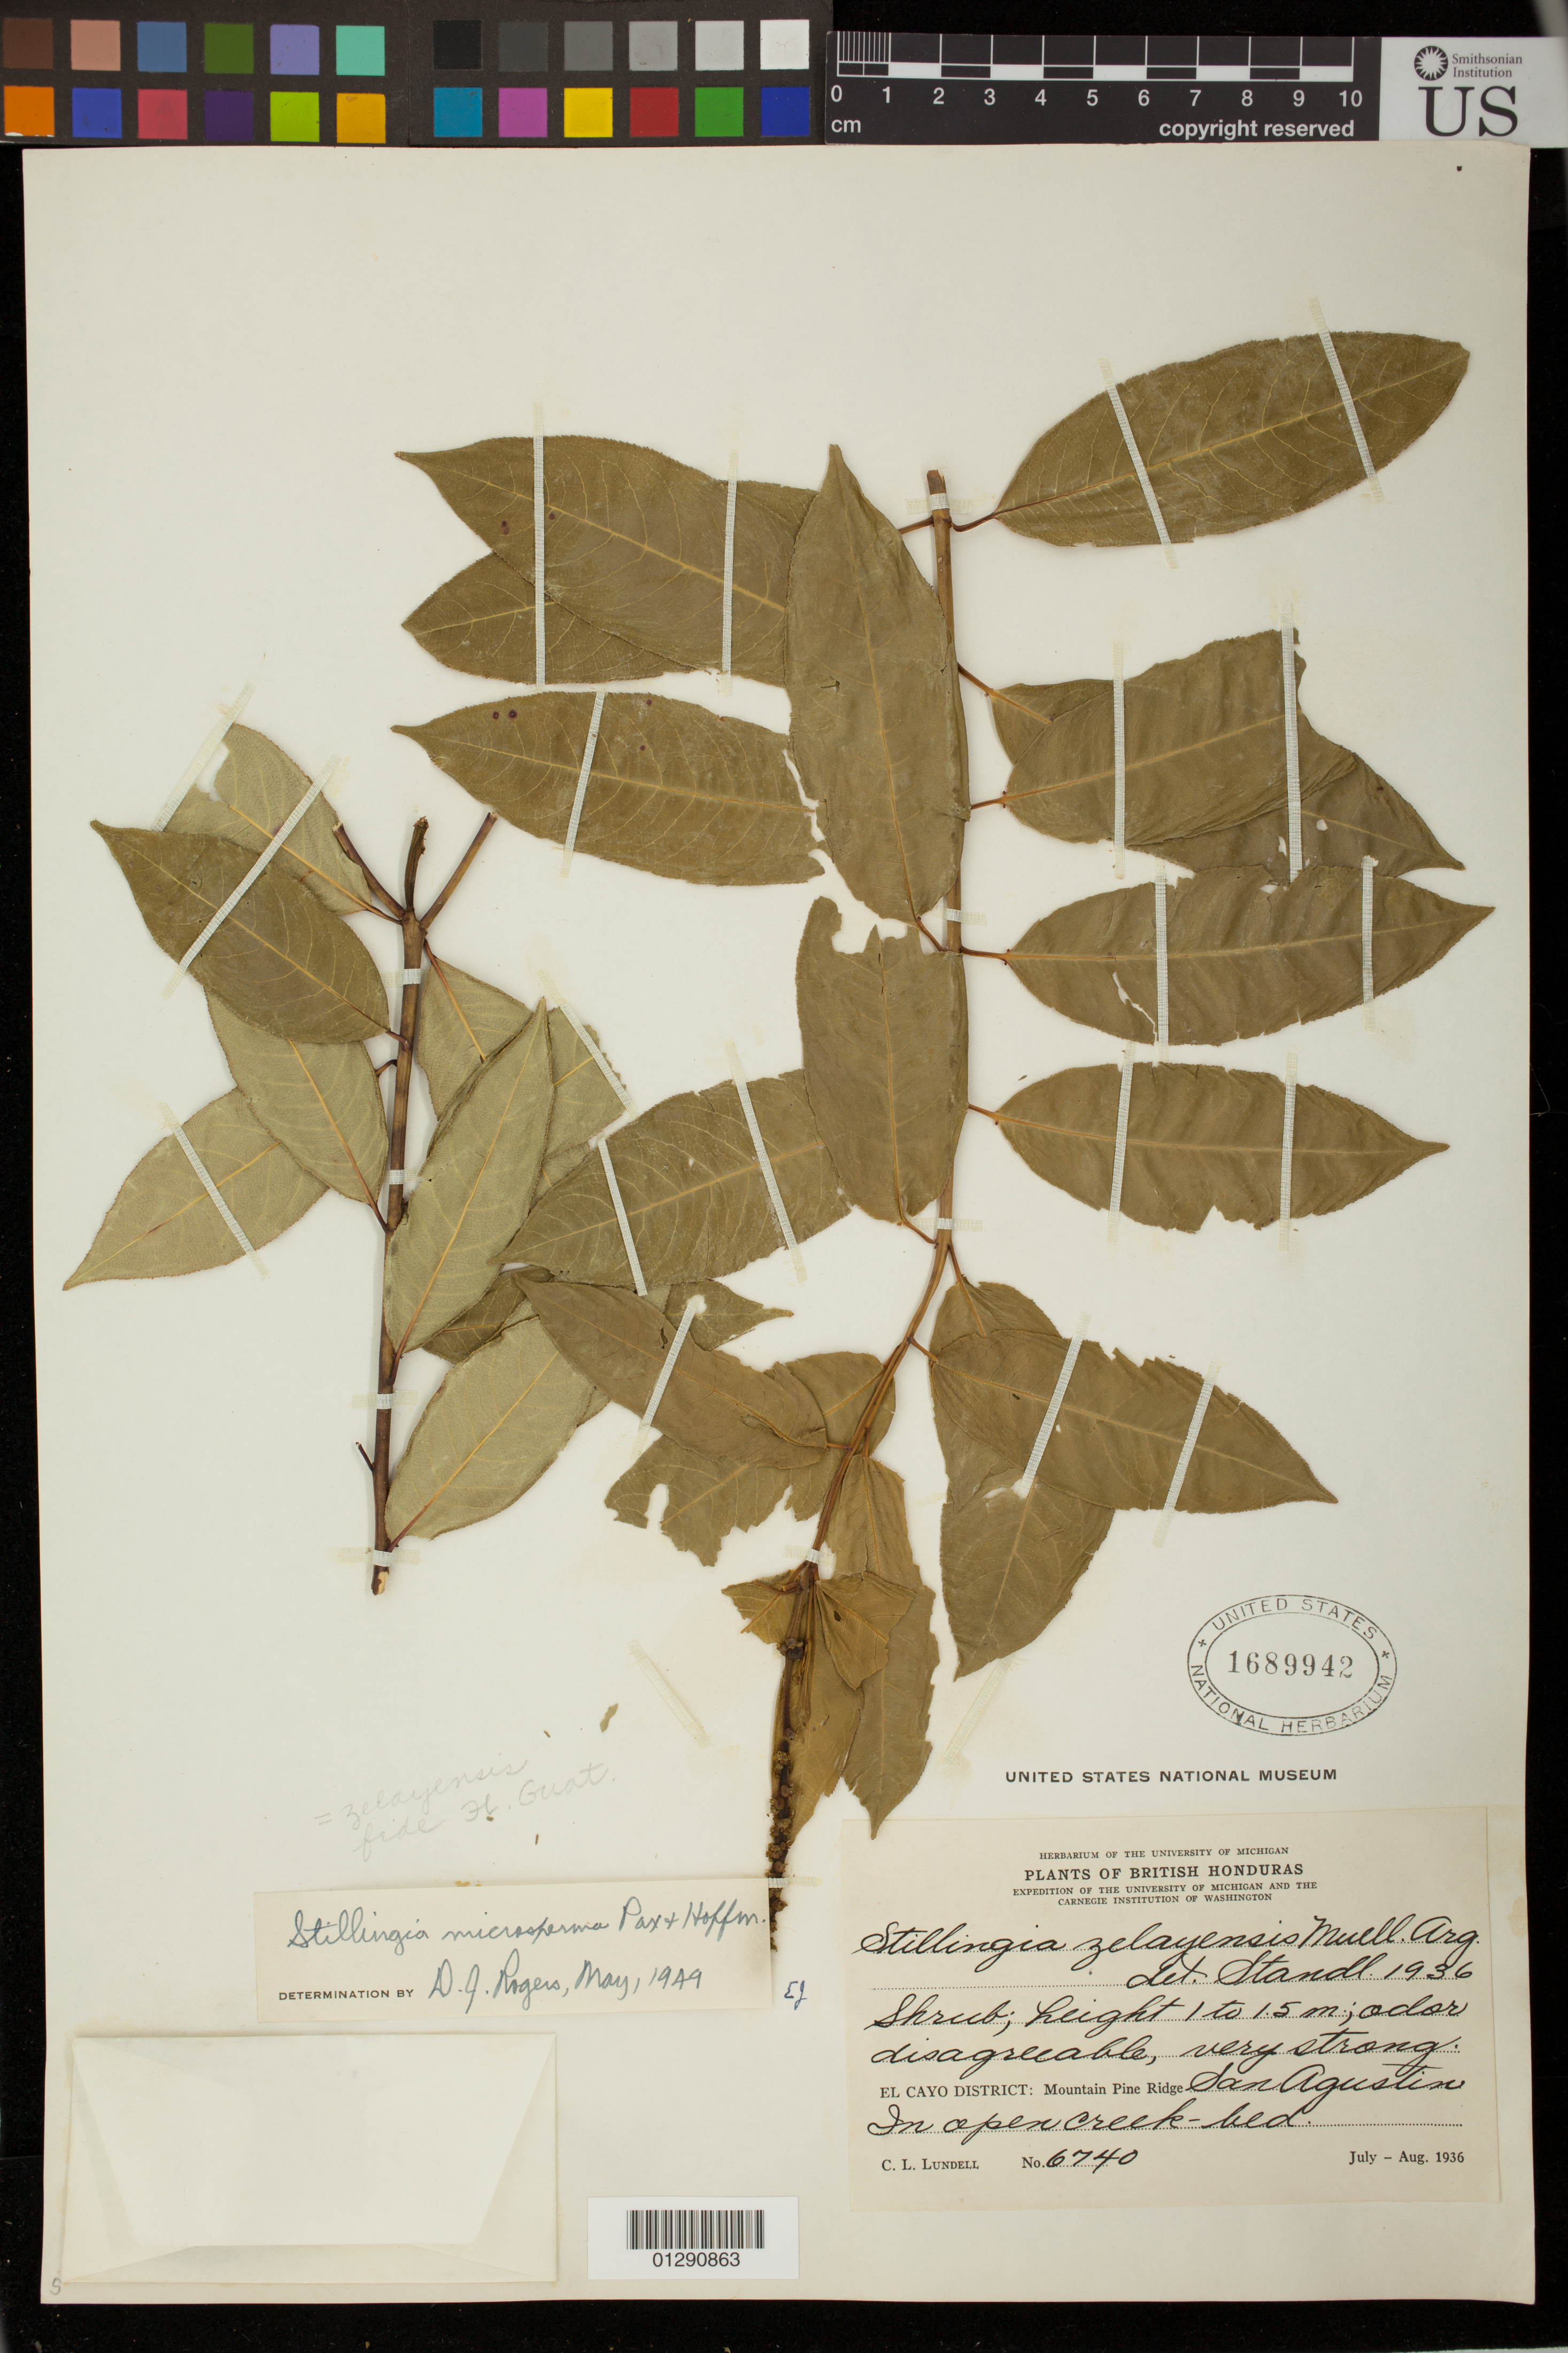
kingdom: Plantae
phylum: Tracheophyta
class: Magnoliopsida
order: Malpighiales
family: Euphorbiaceae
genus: Stillingia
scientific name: Stillingia microsperma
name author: Pax & K. Hoffm. in Engl.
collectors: C. L. Lundell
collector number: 6740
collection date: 1936-07/1936-08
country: Belize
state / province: Cayo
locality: British Honduras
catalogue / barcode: US 1689942